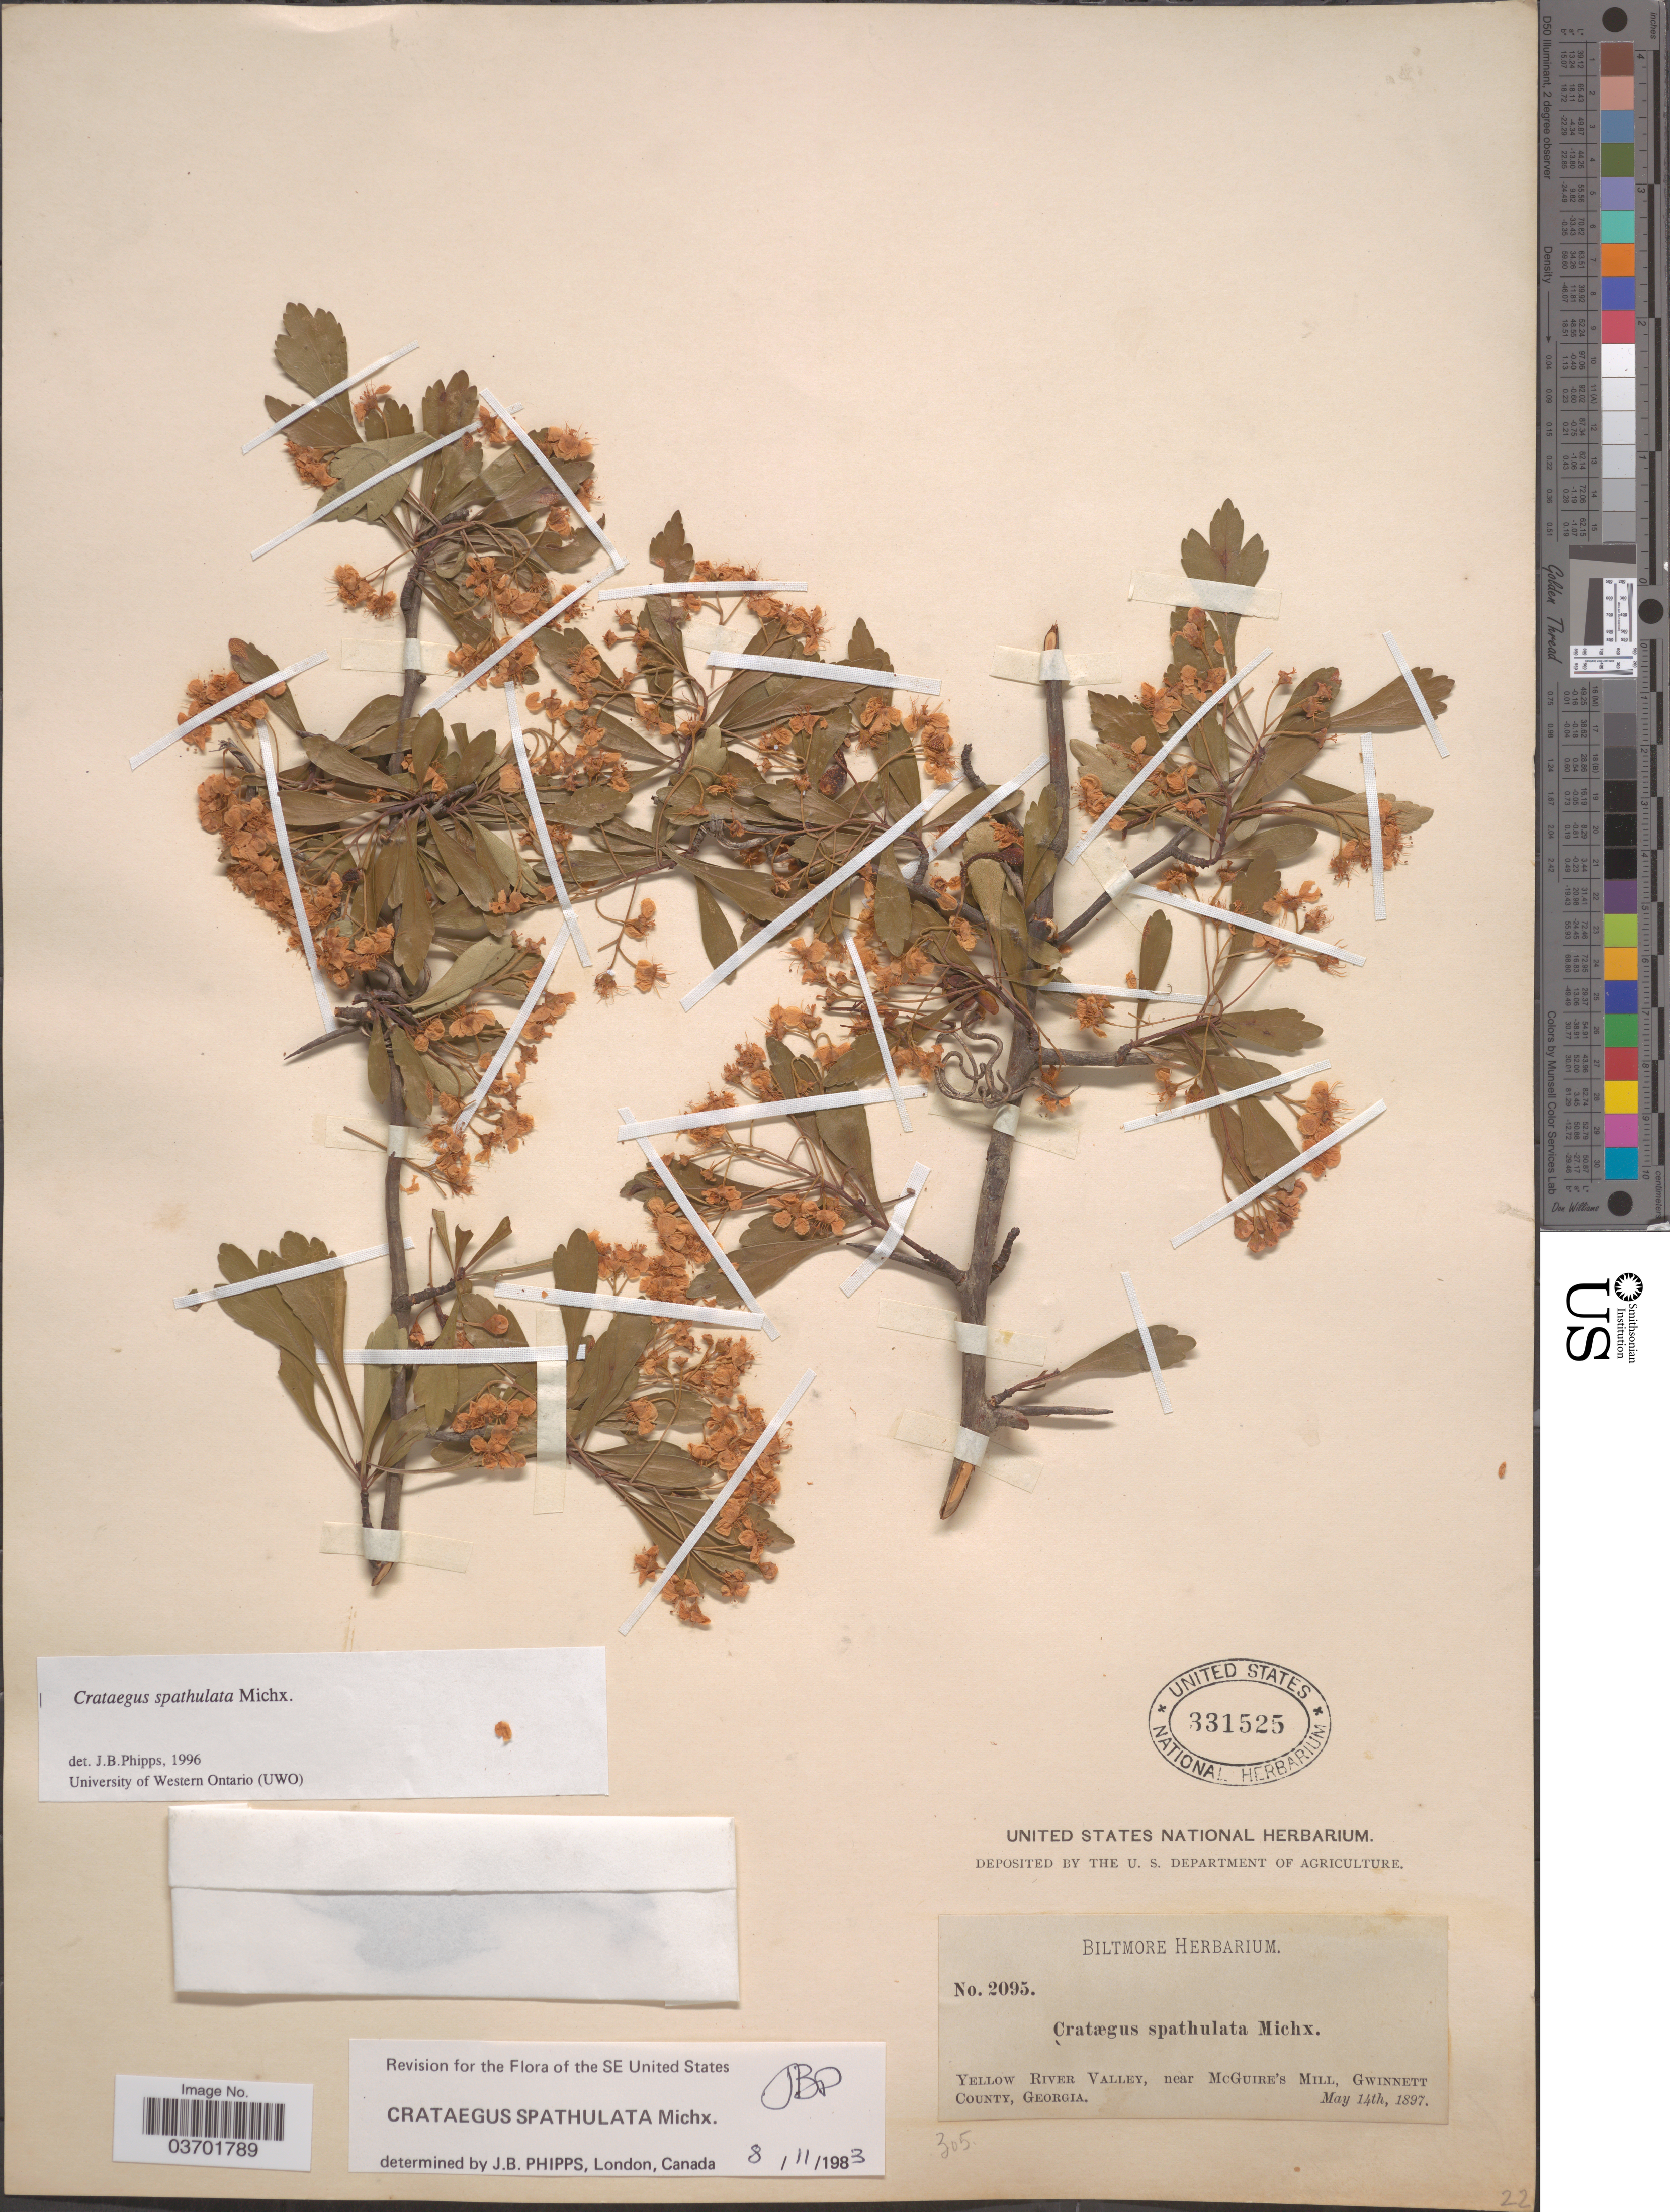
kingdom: Plantae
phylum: Tracheophyta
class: Magnoliopsida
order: Rosales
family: Rosaceae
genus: Crataegus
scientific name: Crataegus spathulata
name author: Michx.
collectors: ex herb. Biltmore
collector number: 2095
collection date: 1897-05-14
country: United States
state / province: Georgia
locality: Yellow River Valley, near McGuire's Mill, Gwinnett County.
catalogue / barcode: US 331525